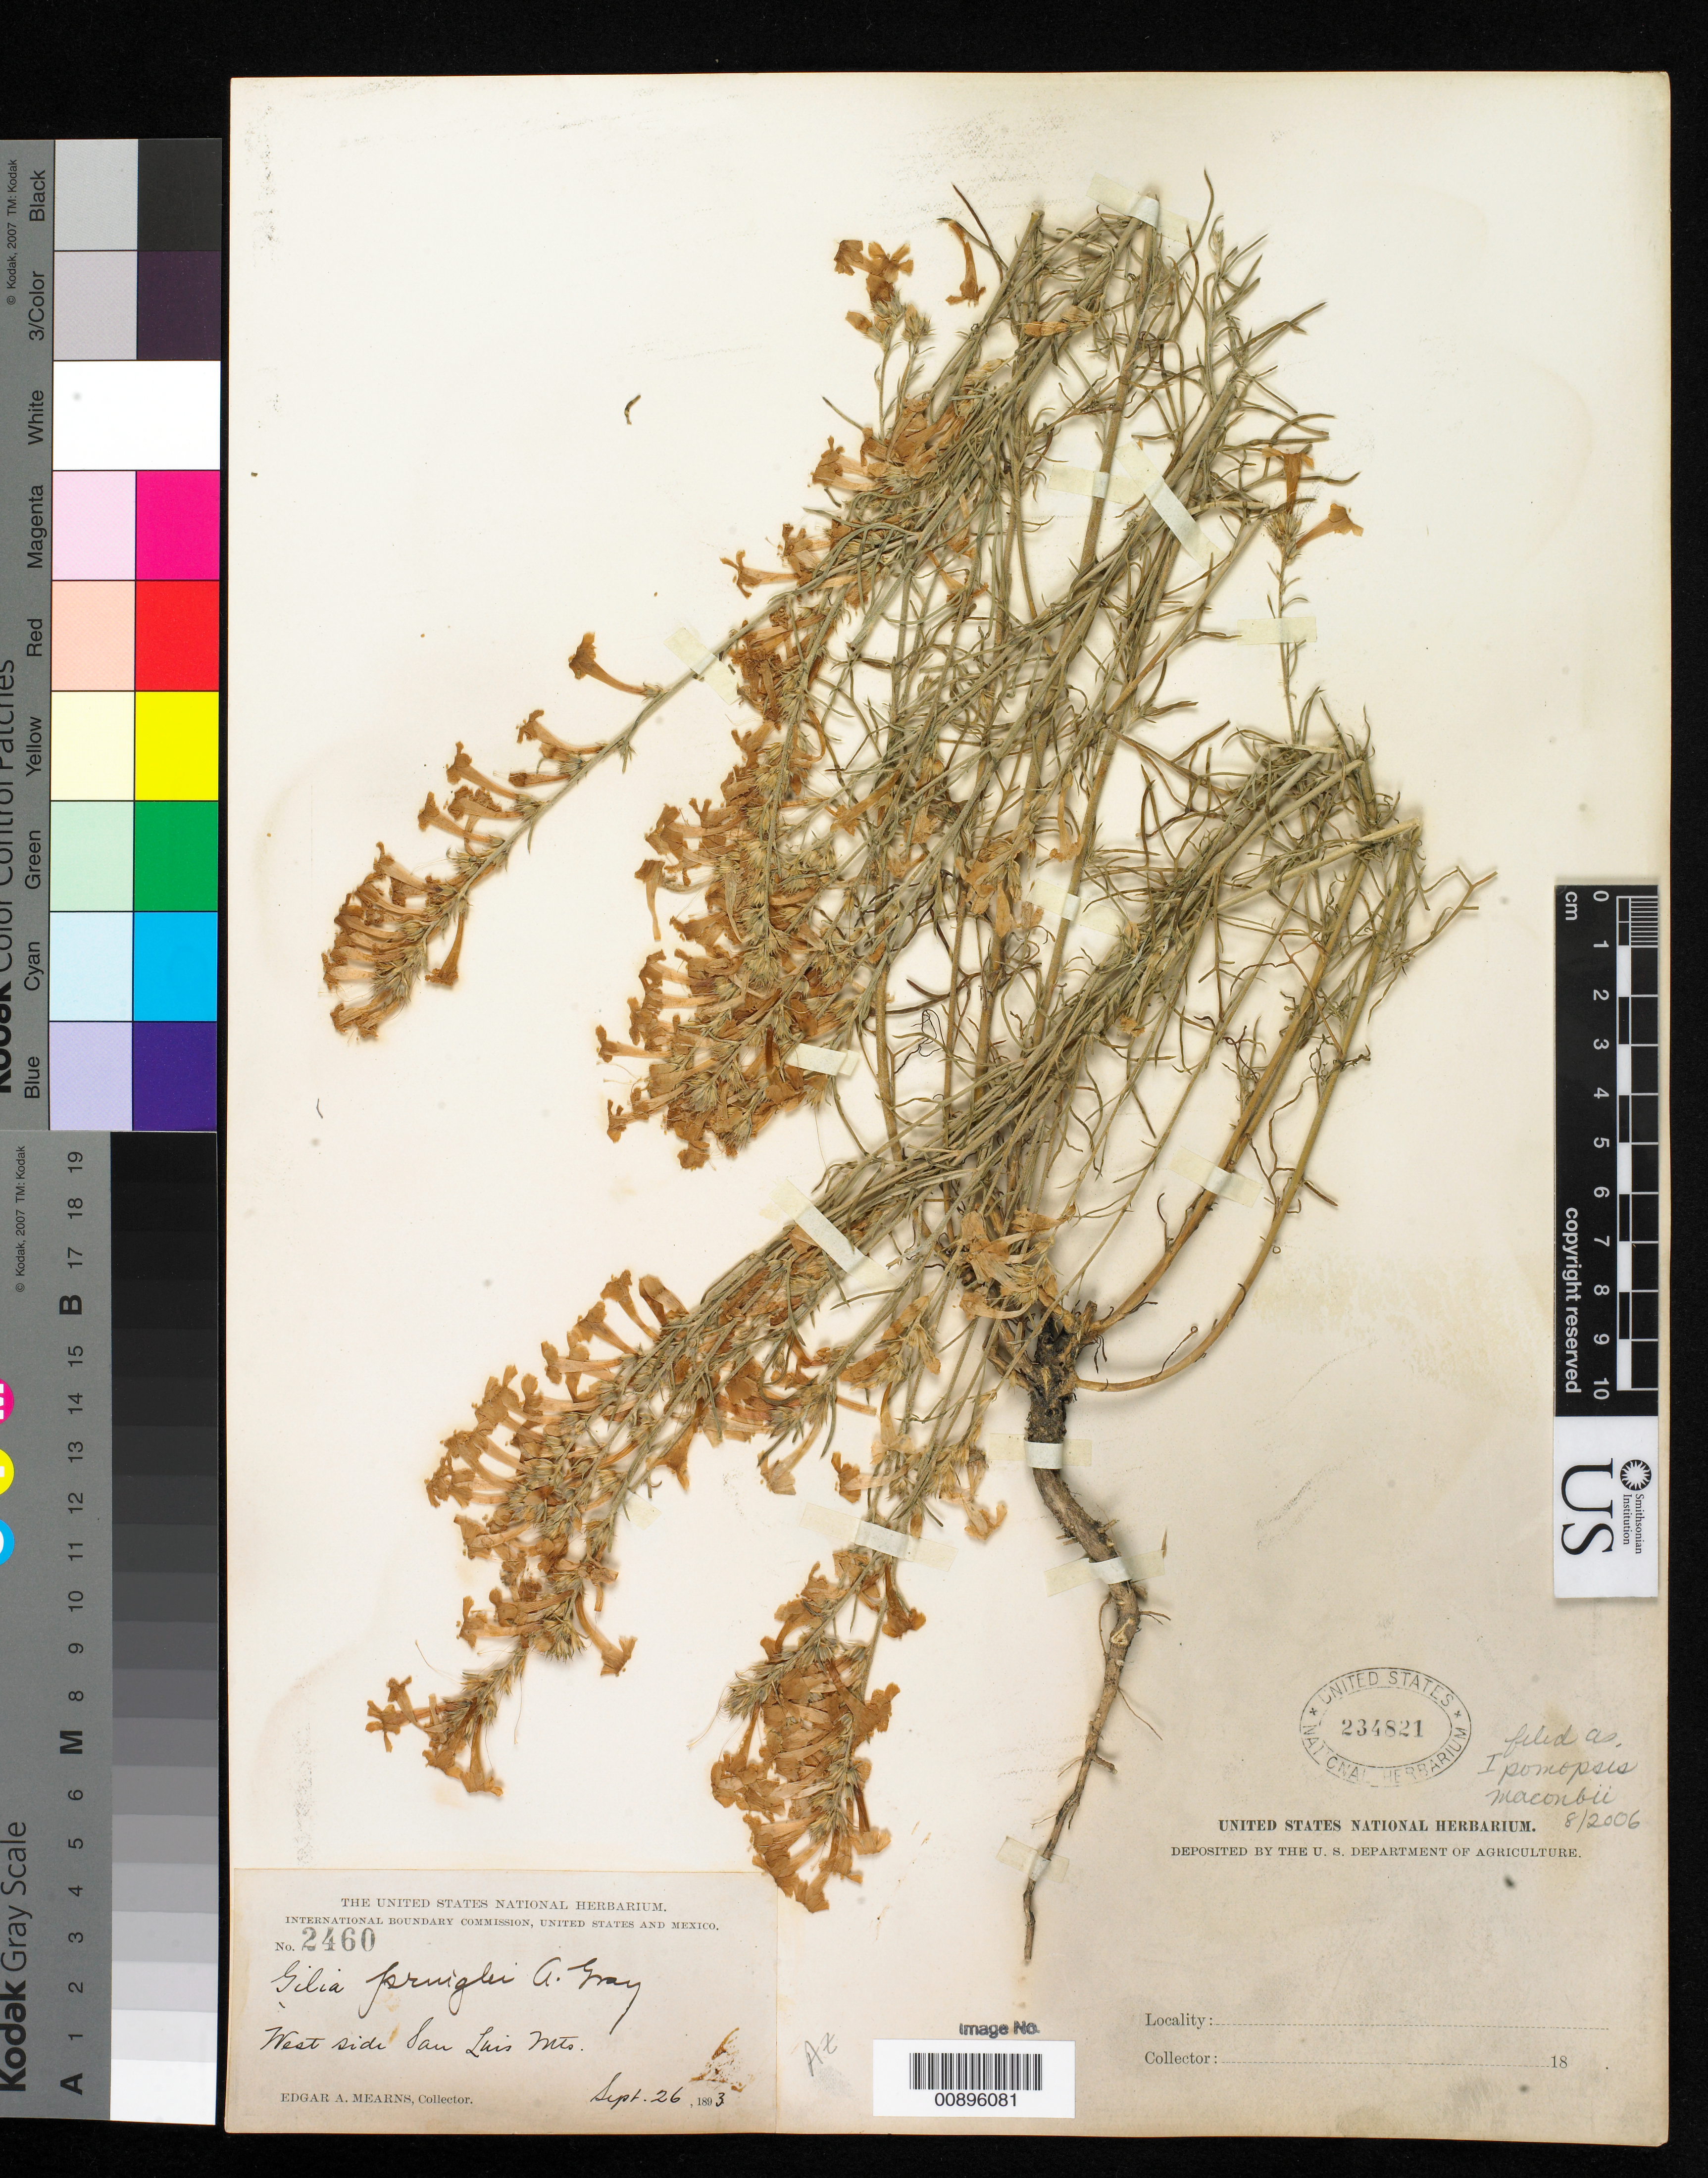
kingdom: Plantae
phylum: Tracheophyta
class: Magnoliopsida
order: Ericales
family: Polemoniaceae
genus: Ipomopsis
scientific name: Ipomopsis macombii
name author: (Torr. ex A. Gray) V.E. Grant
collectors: E. A. Mearns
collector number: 2460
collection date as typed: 26 Sep 1893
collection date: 1893-09-26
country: United States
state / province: Arizona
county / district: Pima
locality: West side of San Luis Mts.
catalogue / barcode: US 234821